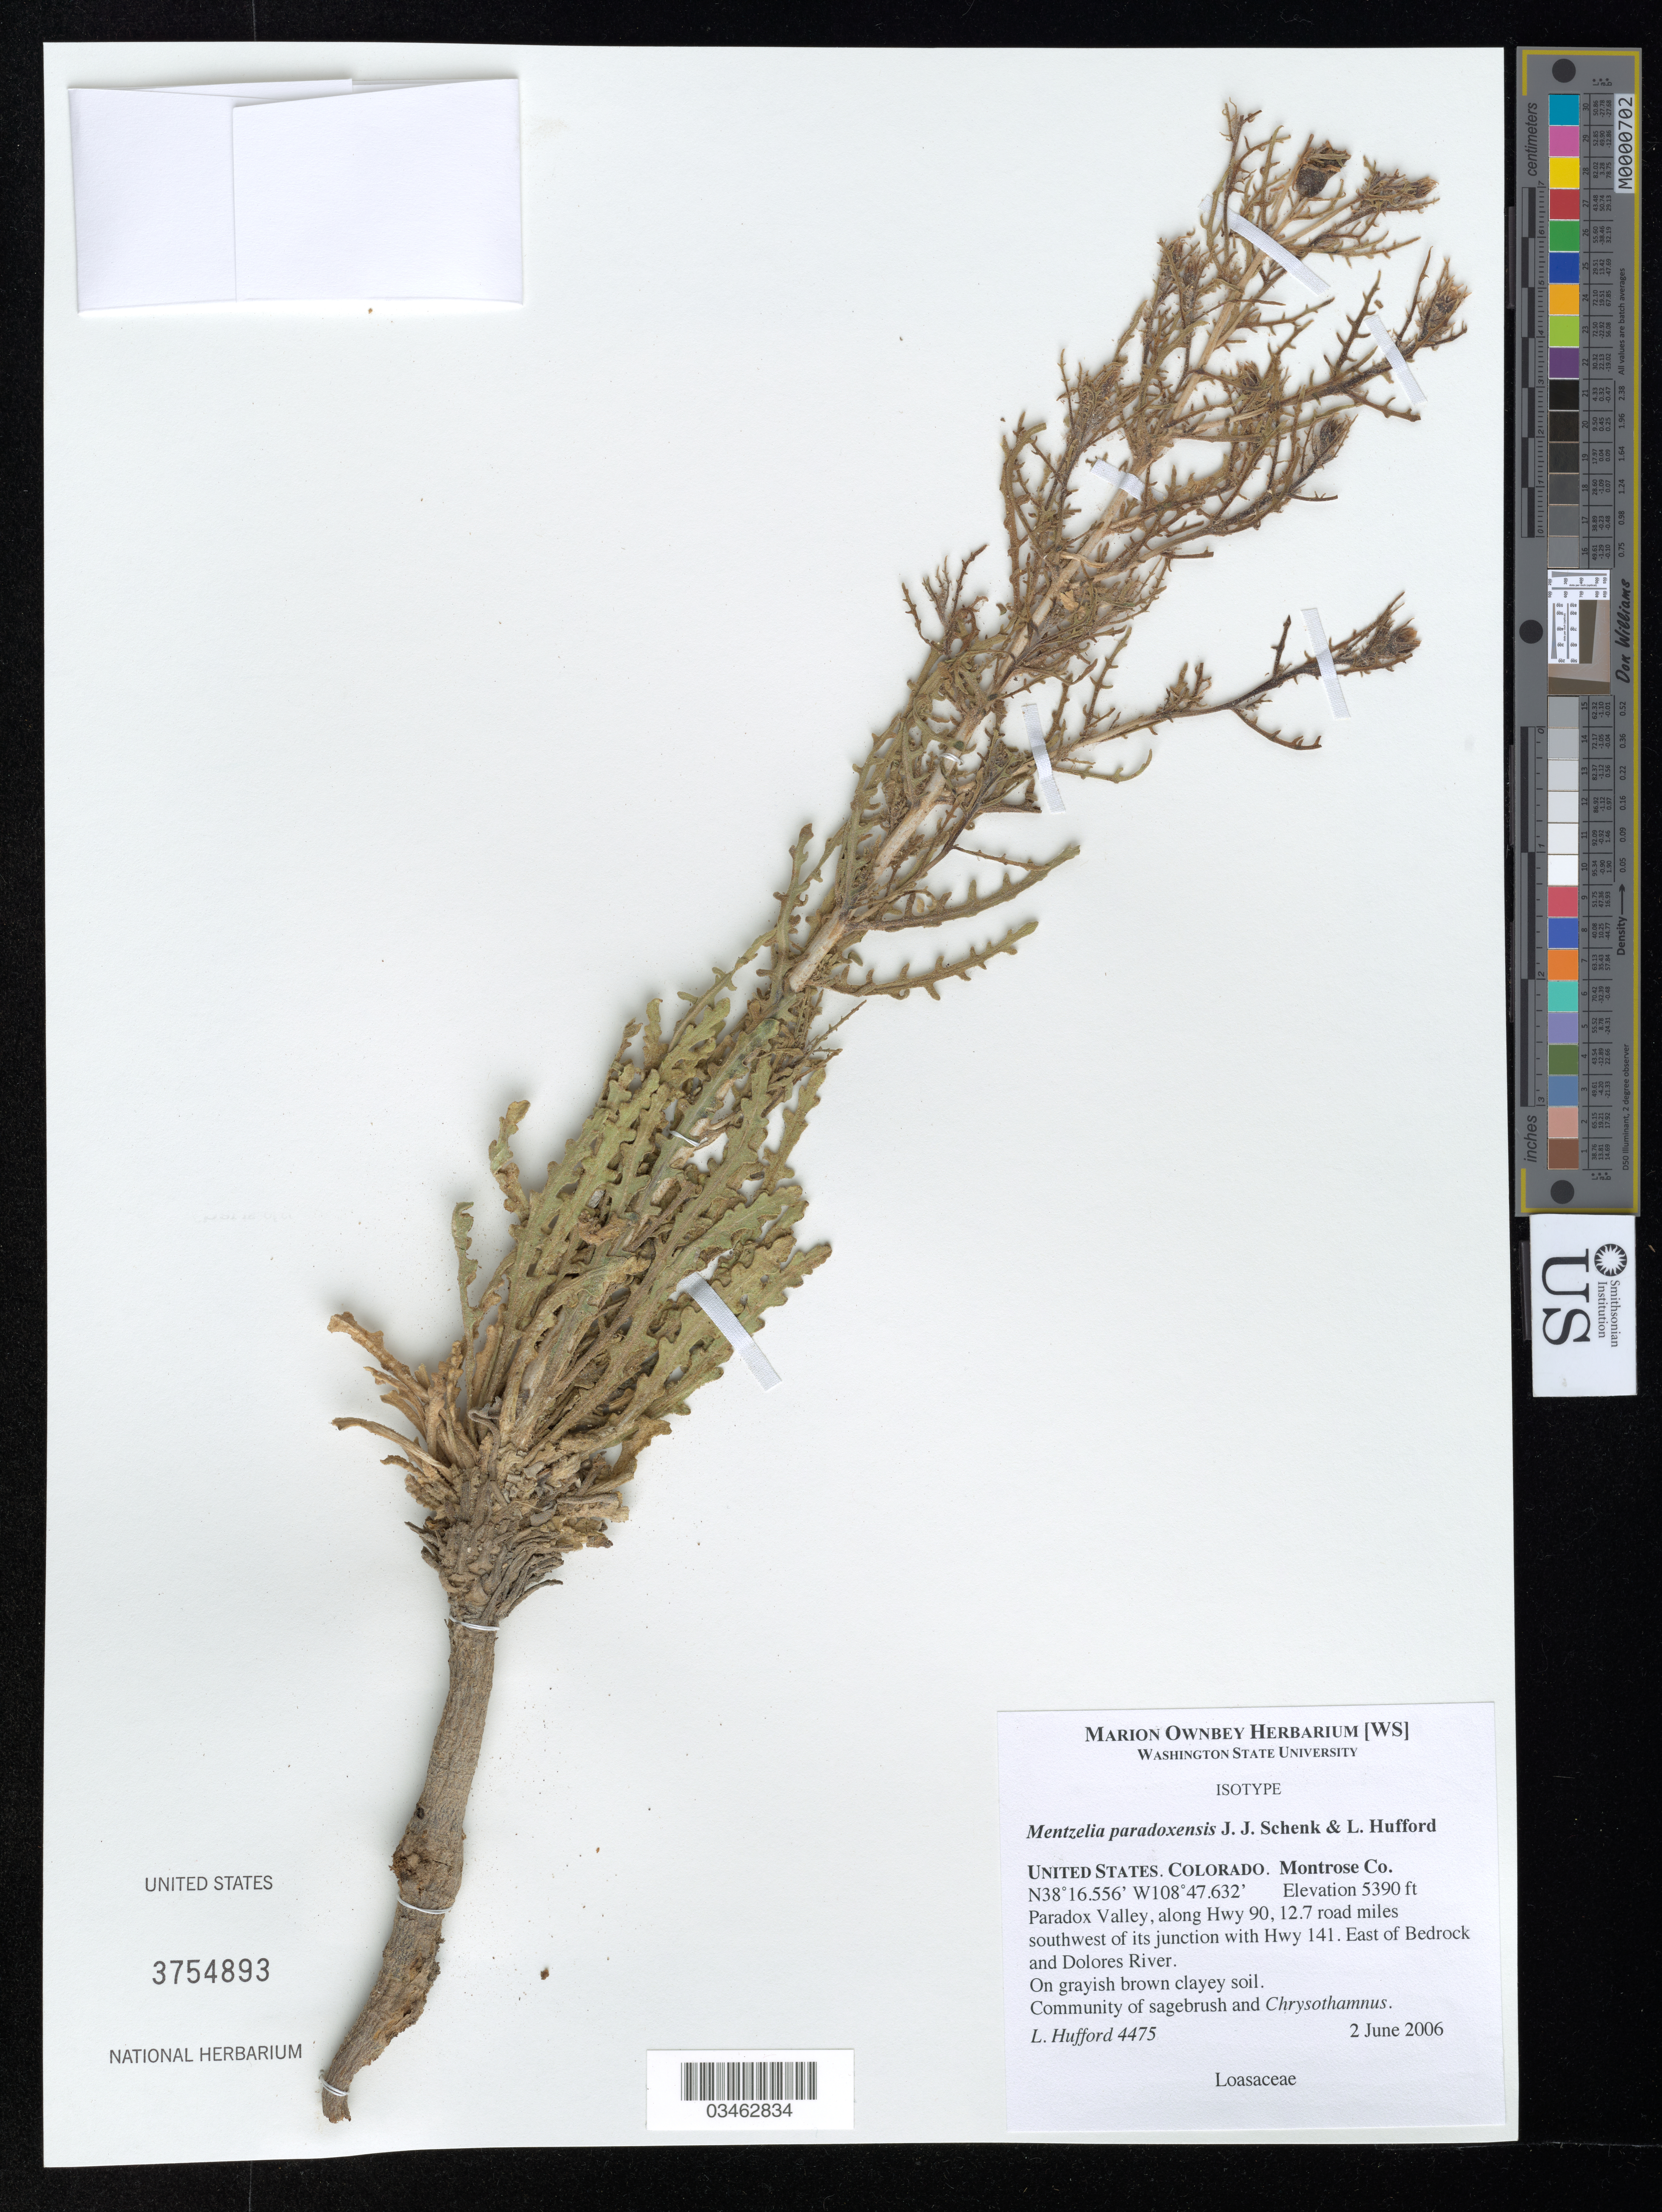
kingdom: Plantae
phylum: Tracheophyta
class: Magnoliopsida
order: Cornales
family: Loasaceae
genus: Mentzelia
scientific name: Mentzelia paradoxensis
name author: J.J. Schenk & L. Hufford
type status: Isotype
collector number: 4475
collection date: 2006-06-02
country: United States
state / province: Colorado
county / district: Montrose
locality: Paradox Valley, along Hwy 90, 12.7 road miles SW of its junction with Hwy 141. E of Bedrock and Dolores River.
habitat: On grayish brown clayey soil. Community of sagebrush and Chrysothamnus.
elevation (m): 1643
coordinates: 38 16.556 N, 108 47.632 W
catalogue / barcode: US 3754893